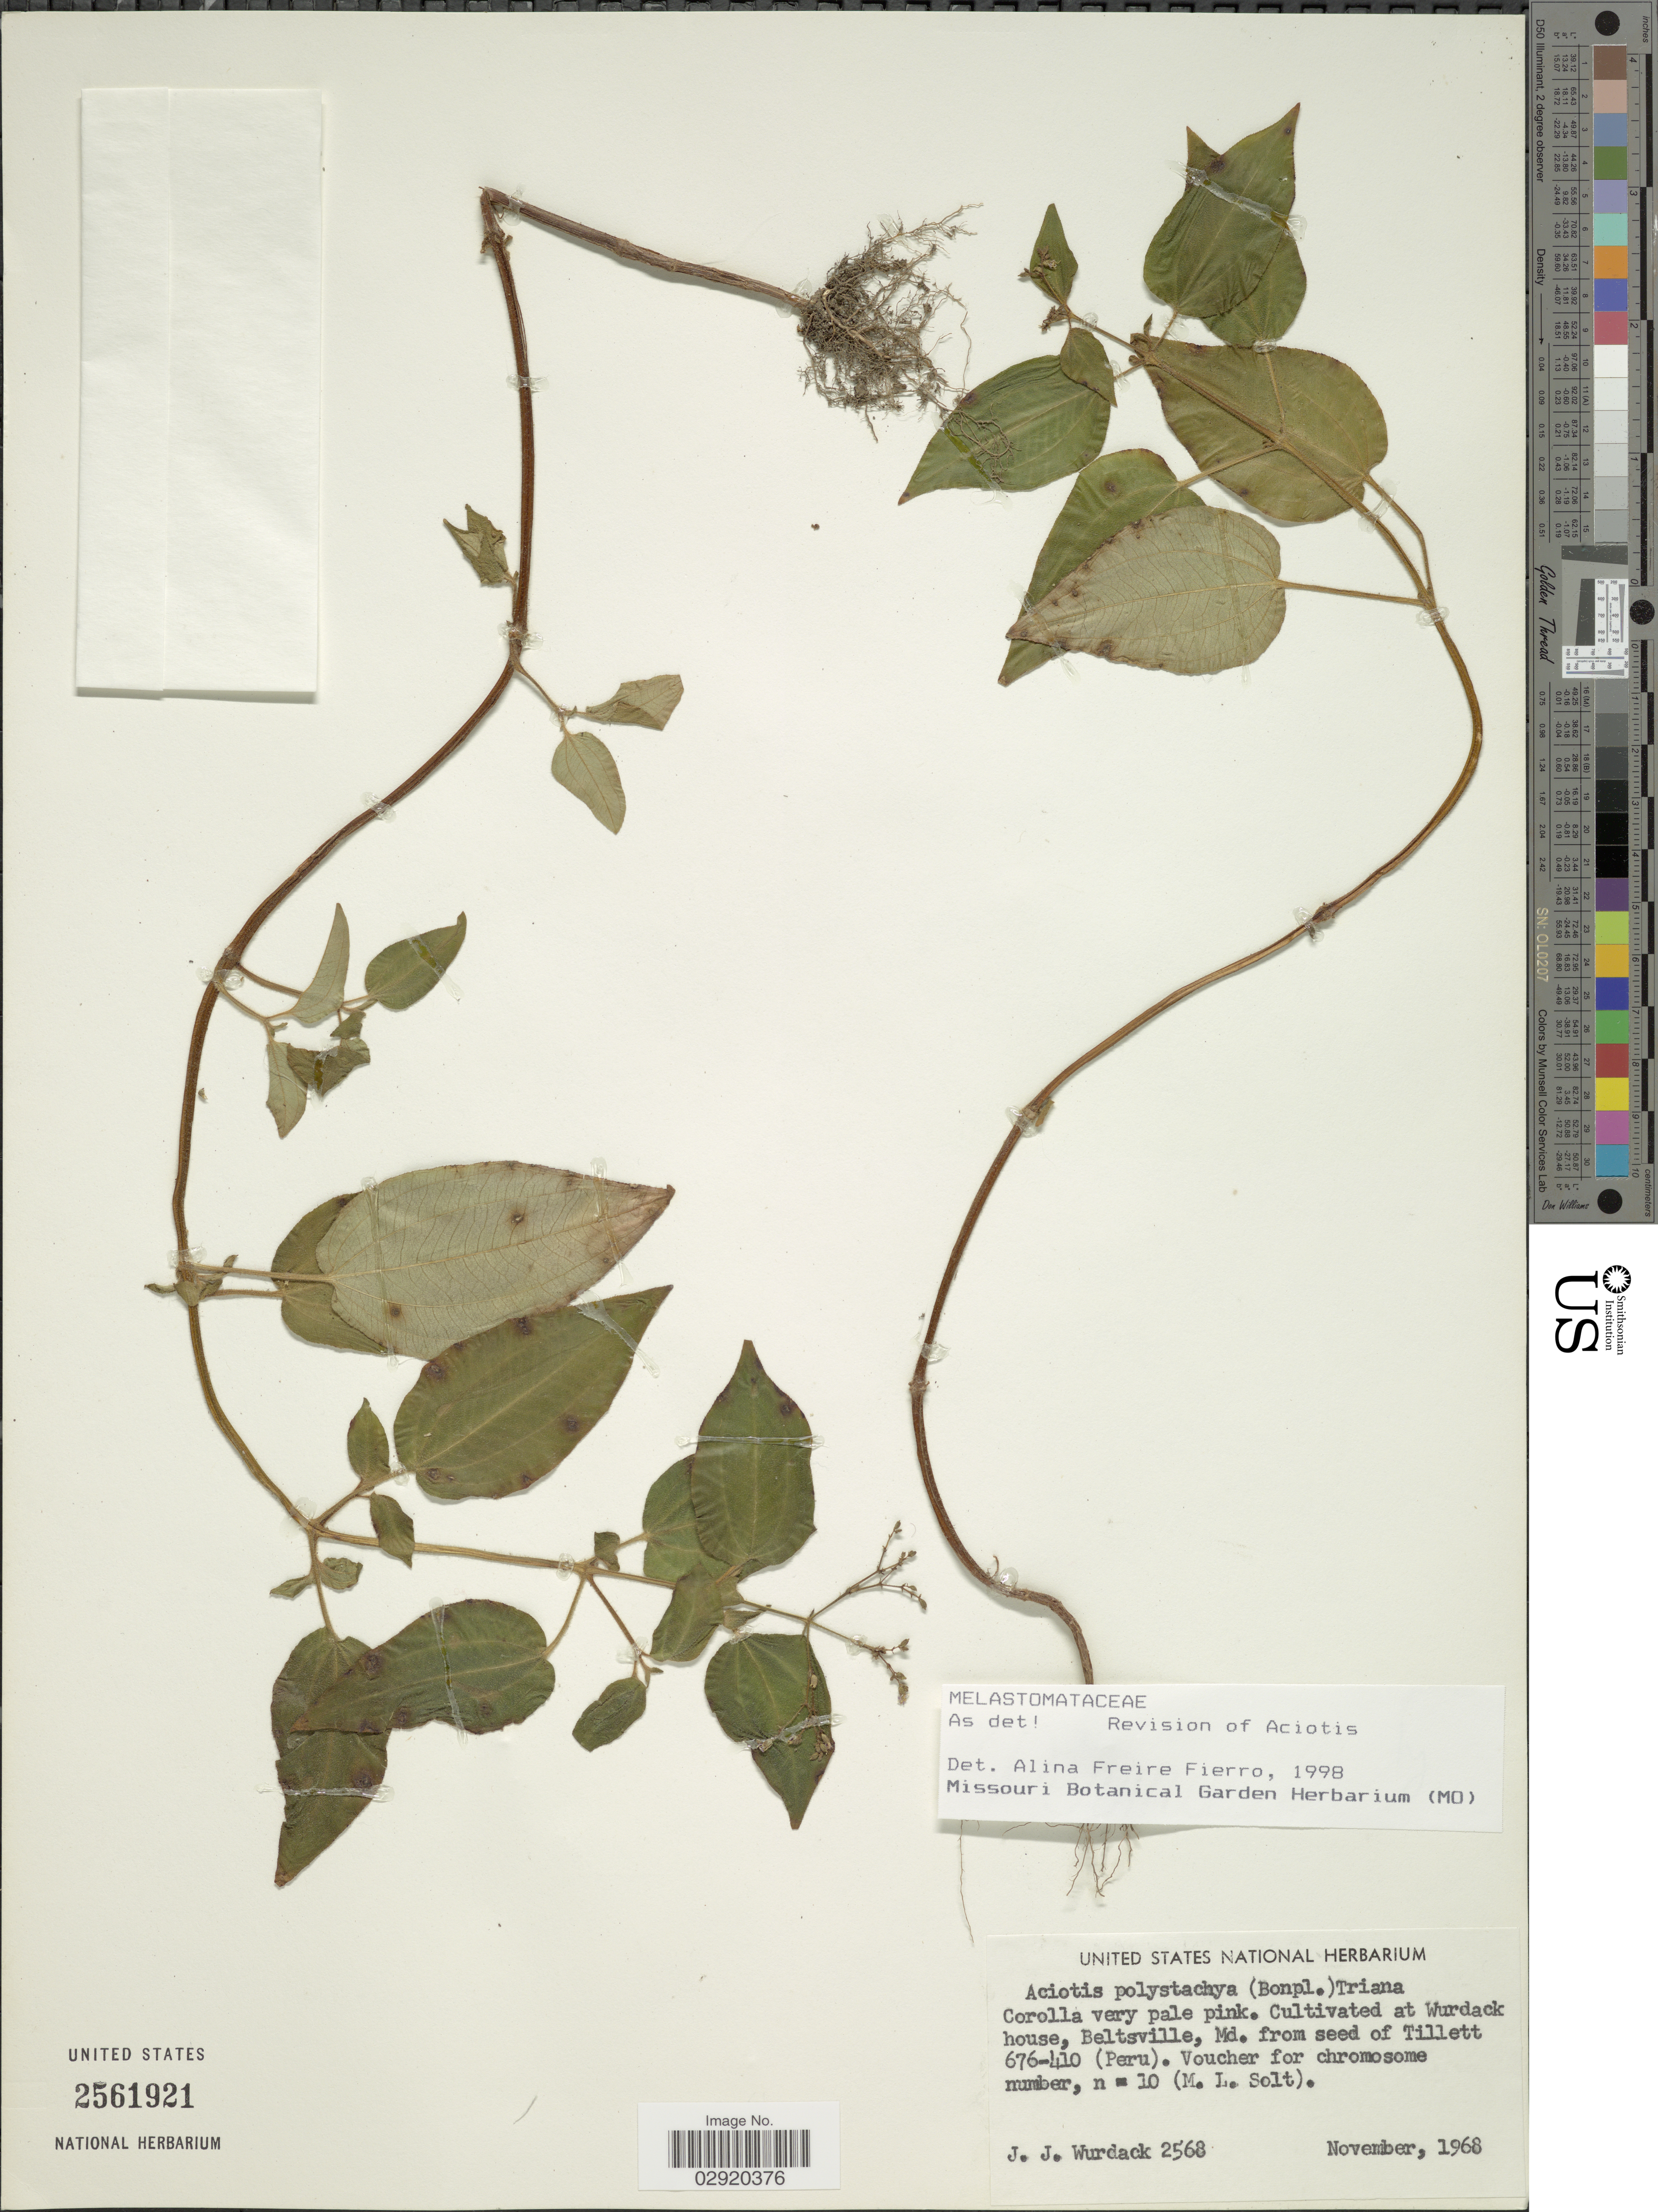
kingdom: Plantae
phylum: Tracheophyta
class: Magnoliopsida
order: Myrtales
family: Melastomataceae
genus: Aciotis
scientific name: Aciotis polystachya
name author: (Bonpl.) Triana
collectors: J. J. Wurdack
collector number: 2568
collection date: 1968-11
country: United States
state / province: Maryland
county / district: Prince George's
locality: Cultivated at Wurdack house, Beltsville, Md. from seed of Tillett 676-410 (Peru).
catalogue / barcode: US 2561921